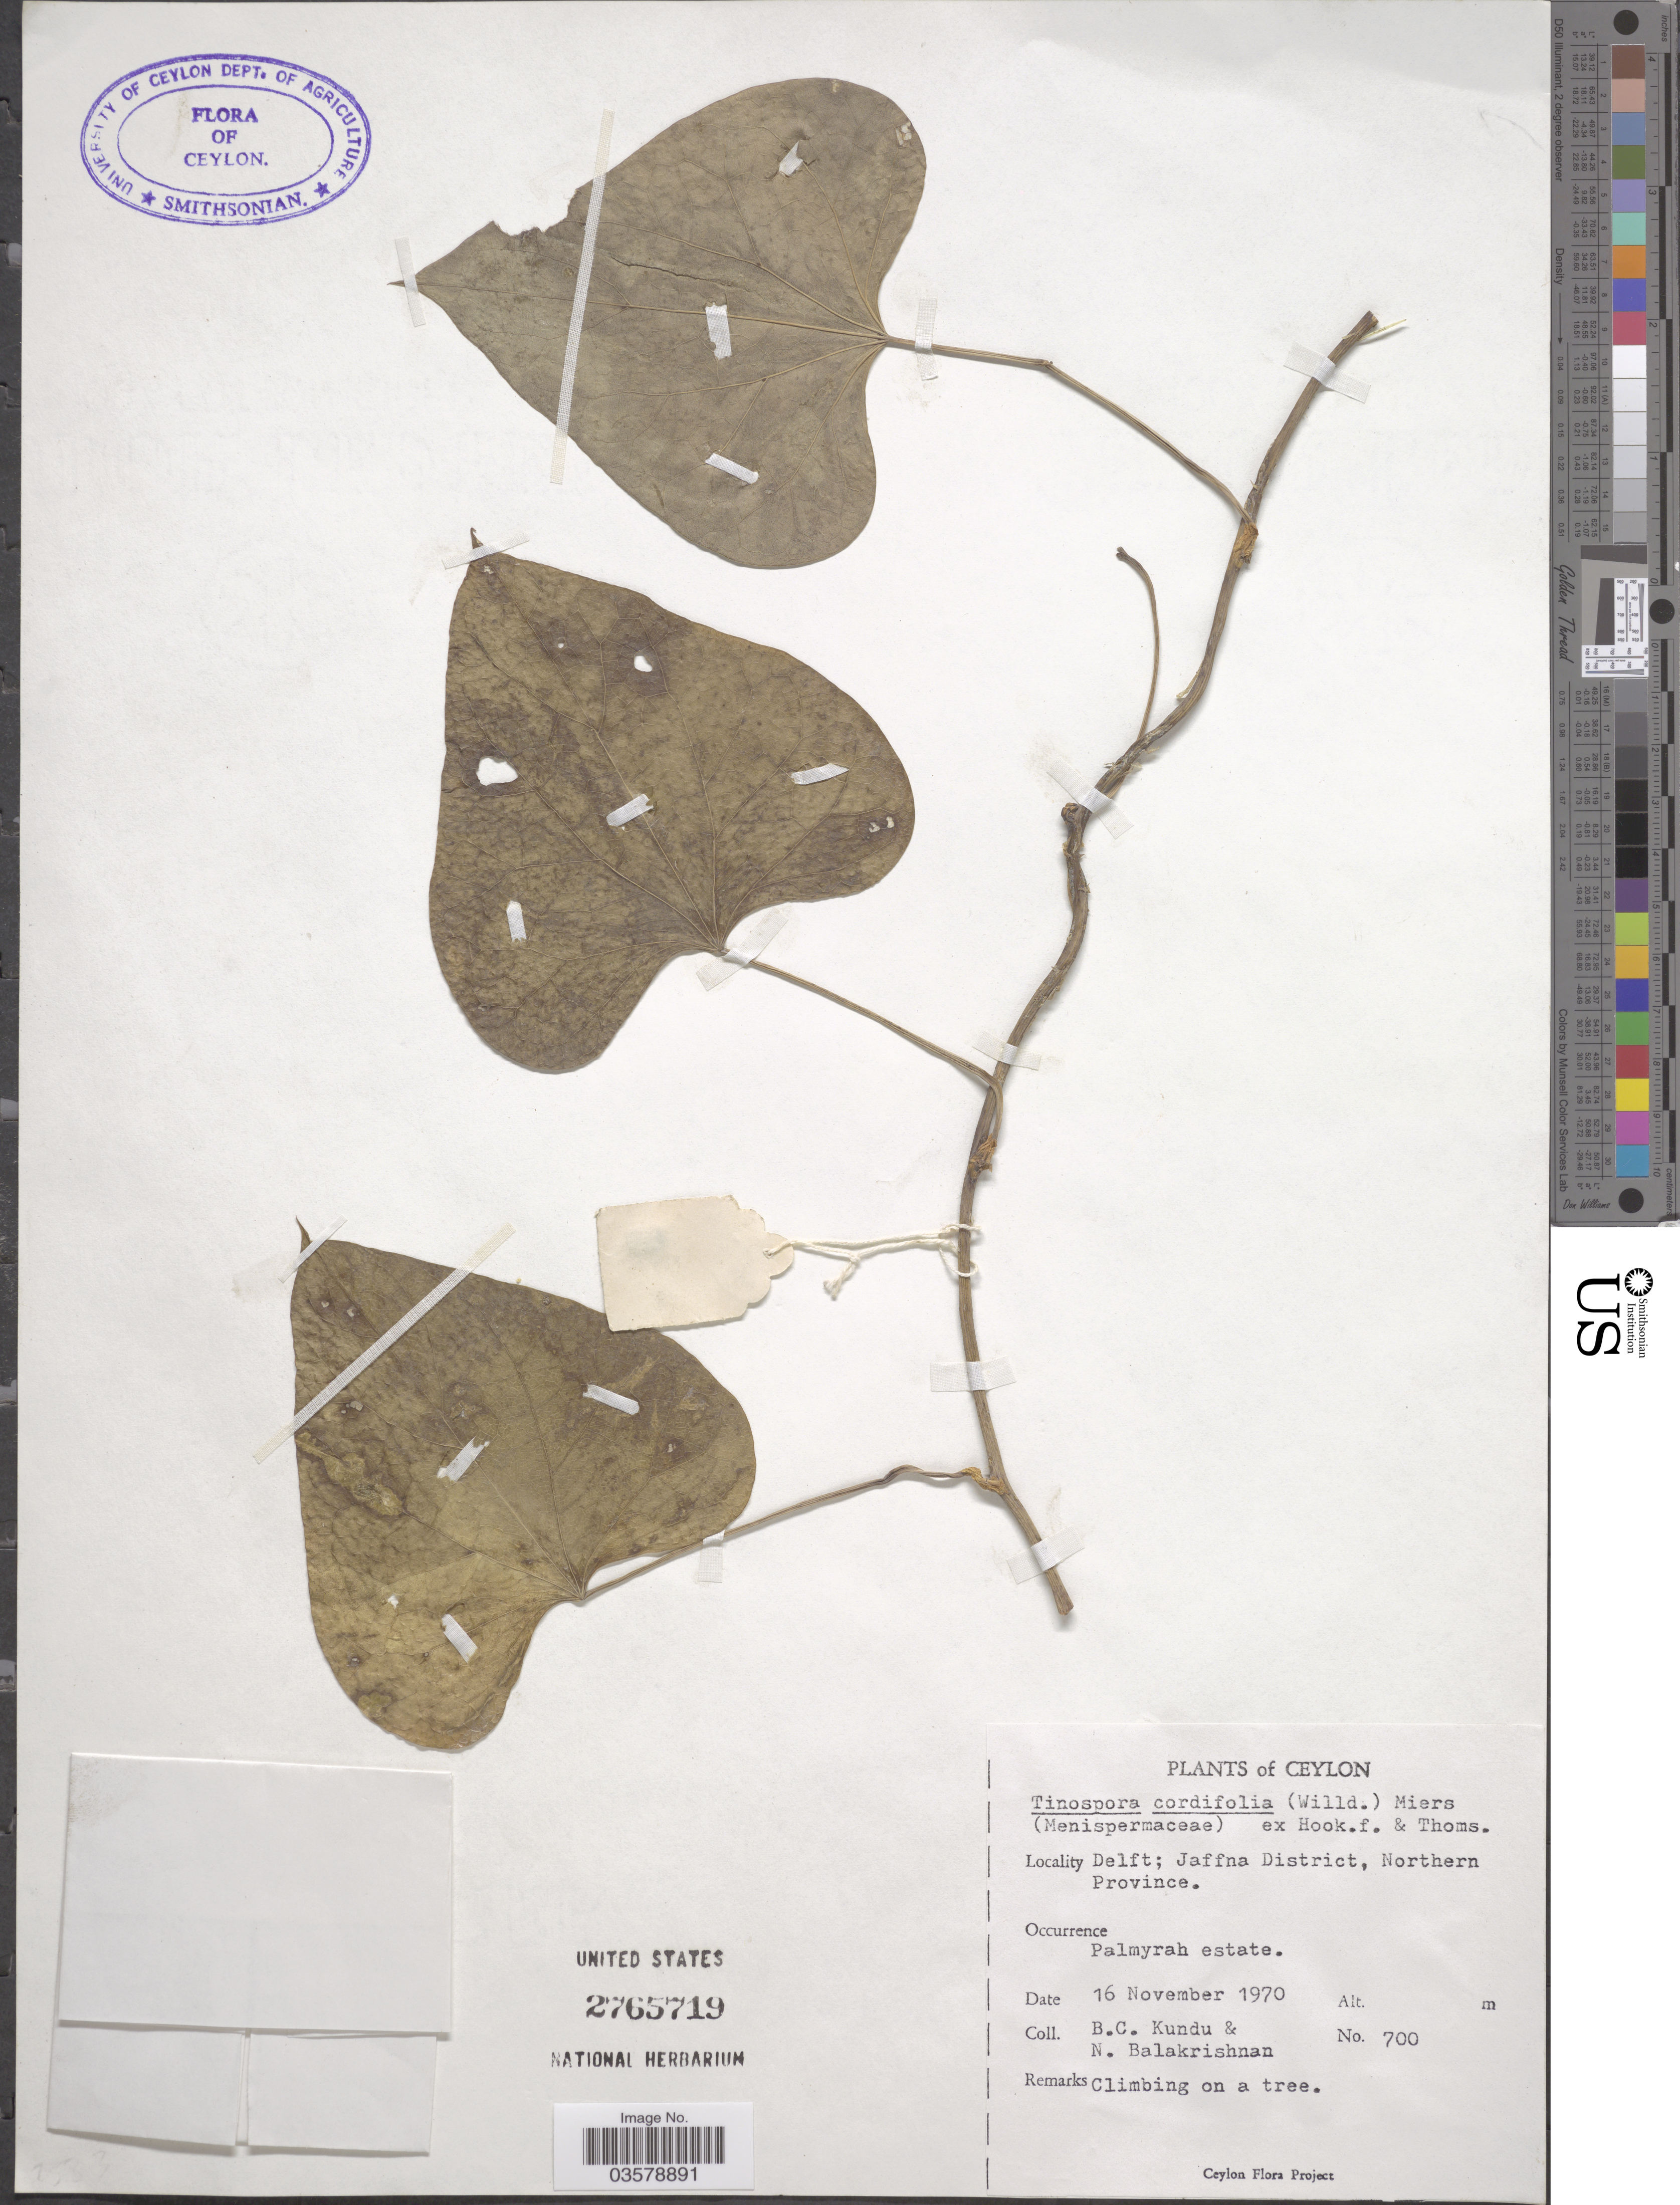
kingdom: Plantae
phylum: Tracheophyta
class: Magnoliopsida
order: Ranunculales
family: Menispermaceae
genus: Tinospora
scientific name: Tinospora cordifolia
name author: Miers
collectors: B. C. Kundu & N. Balakrishnan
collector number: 700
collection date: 1970-11-16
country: Sri Lanka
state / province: Northern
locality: Ceylon. Delft; Jaffna District. Palmyrah estate.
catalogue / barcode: US 2765719